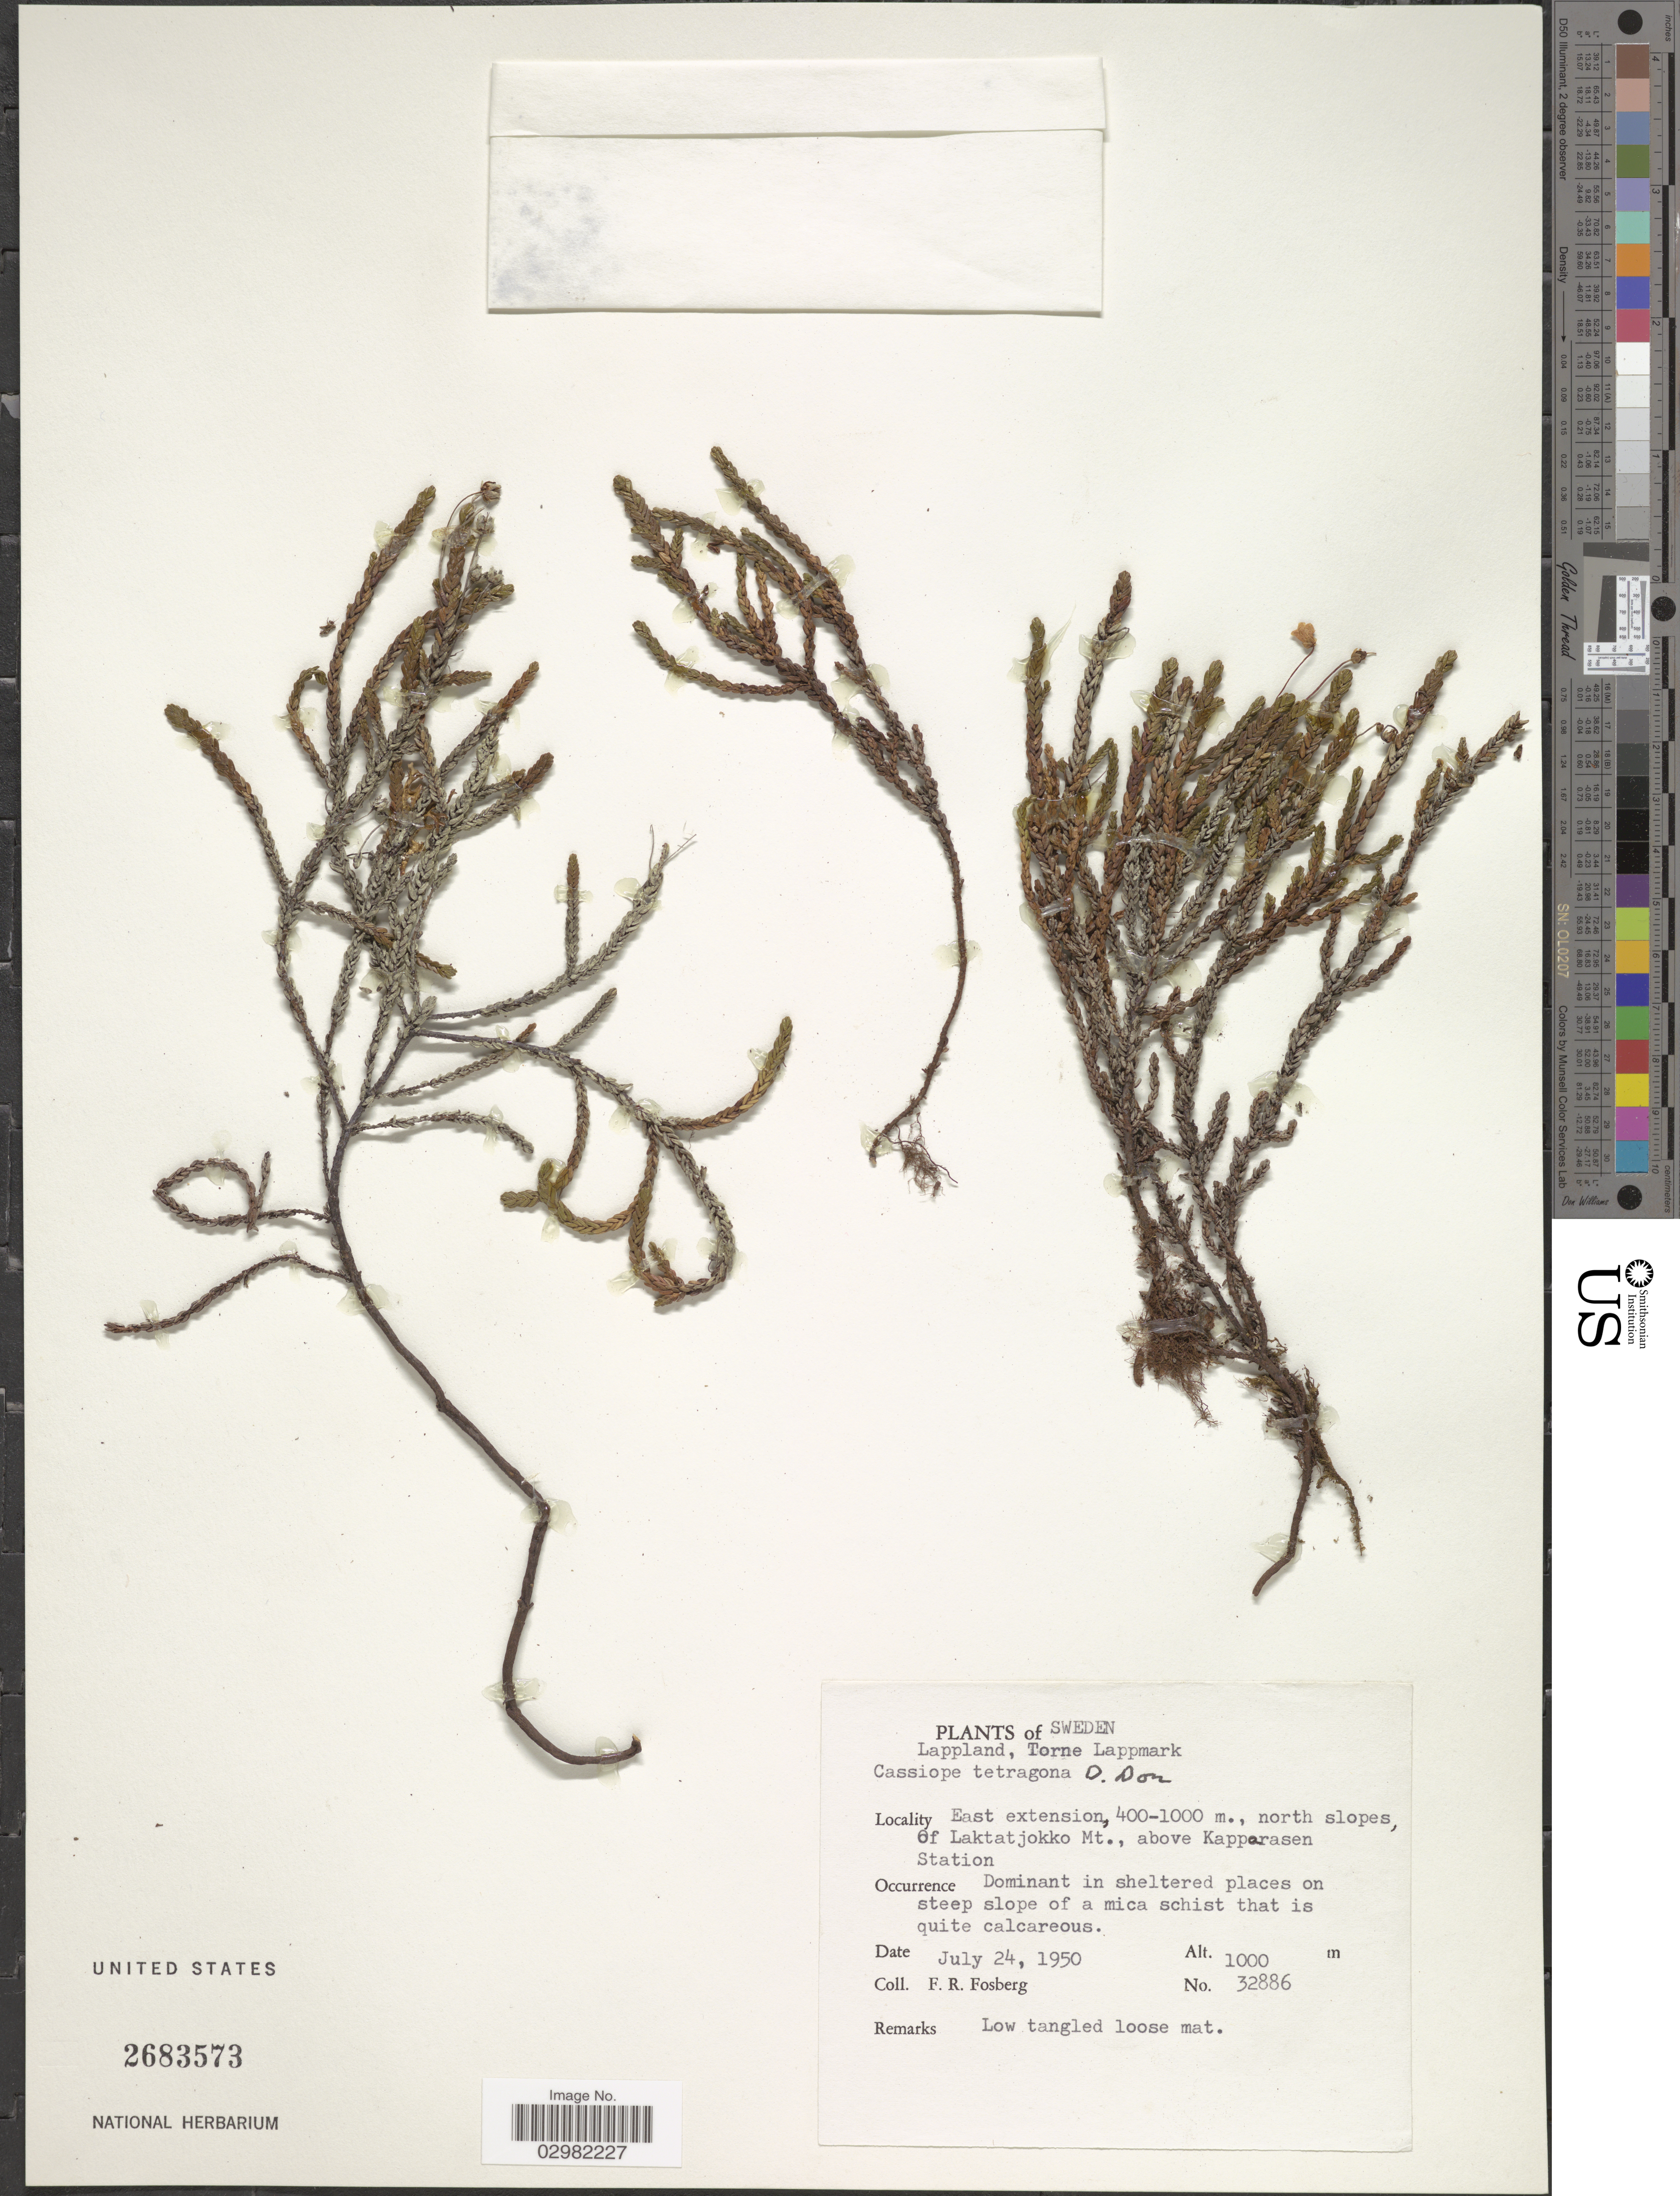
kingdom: Plantae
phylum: Tracheophyta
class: Magnoliopsida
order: Ericales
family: Ericaceae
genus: Cassiope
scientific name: Cassiope tetragona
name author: (L.) D. Don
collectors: F. R. Fosberg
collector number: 32886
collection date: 1950-07-24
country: Sweden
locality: Lappland, Torne Lappmark. East extension, north slopes of Laktatjokko Mt., above Kapparasen Station.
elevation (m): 1000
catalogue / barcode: US 2683573